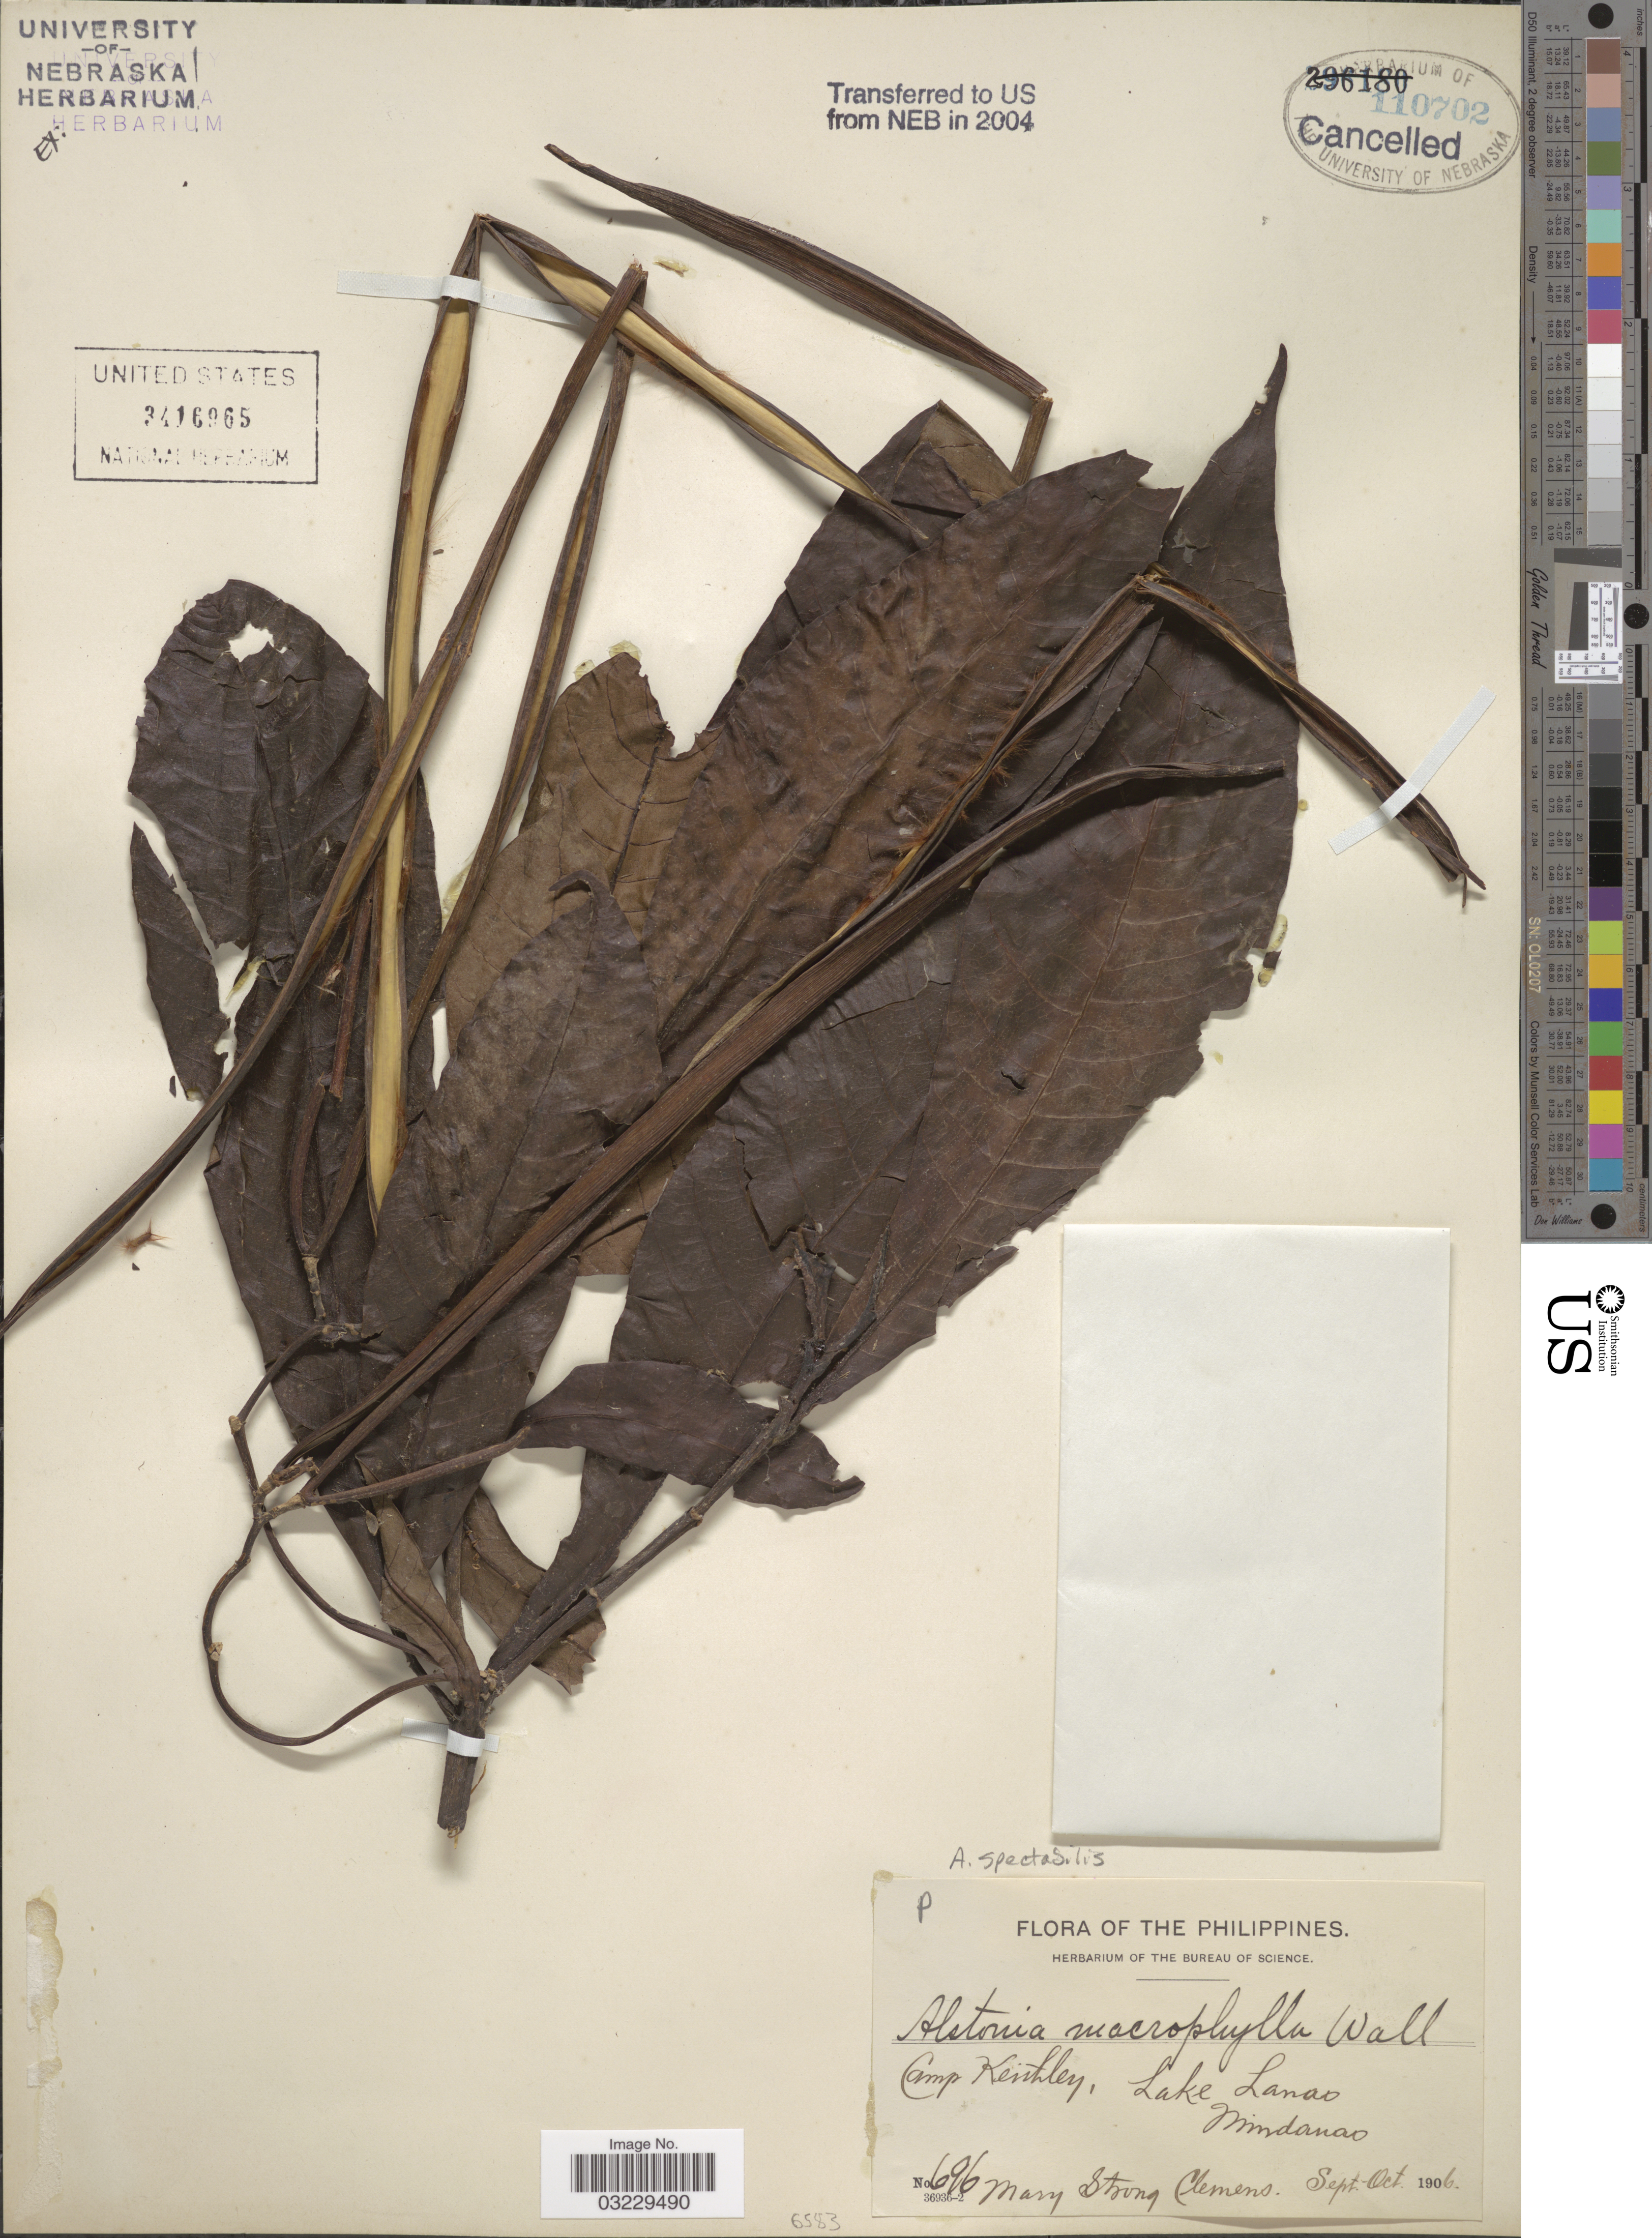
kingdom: Plantae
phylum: Tracheophyta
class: Magnoliopsida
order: Gentianales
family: Apocynaceae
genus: Alstonia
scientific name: Alstonia spectabilis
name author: R. Br.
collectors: M. S. Clemens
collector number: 696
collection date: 1906-09/1906-10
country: Philippines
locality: Camp Keithley, Lake Lanao, Mindanao.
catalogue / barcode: US 3416965